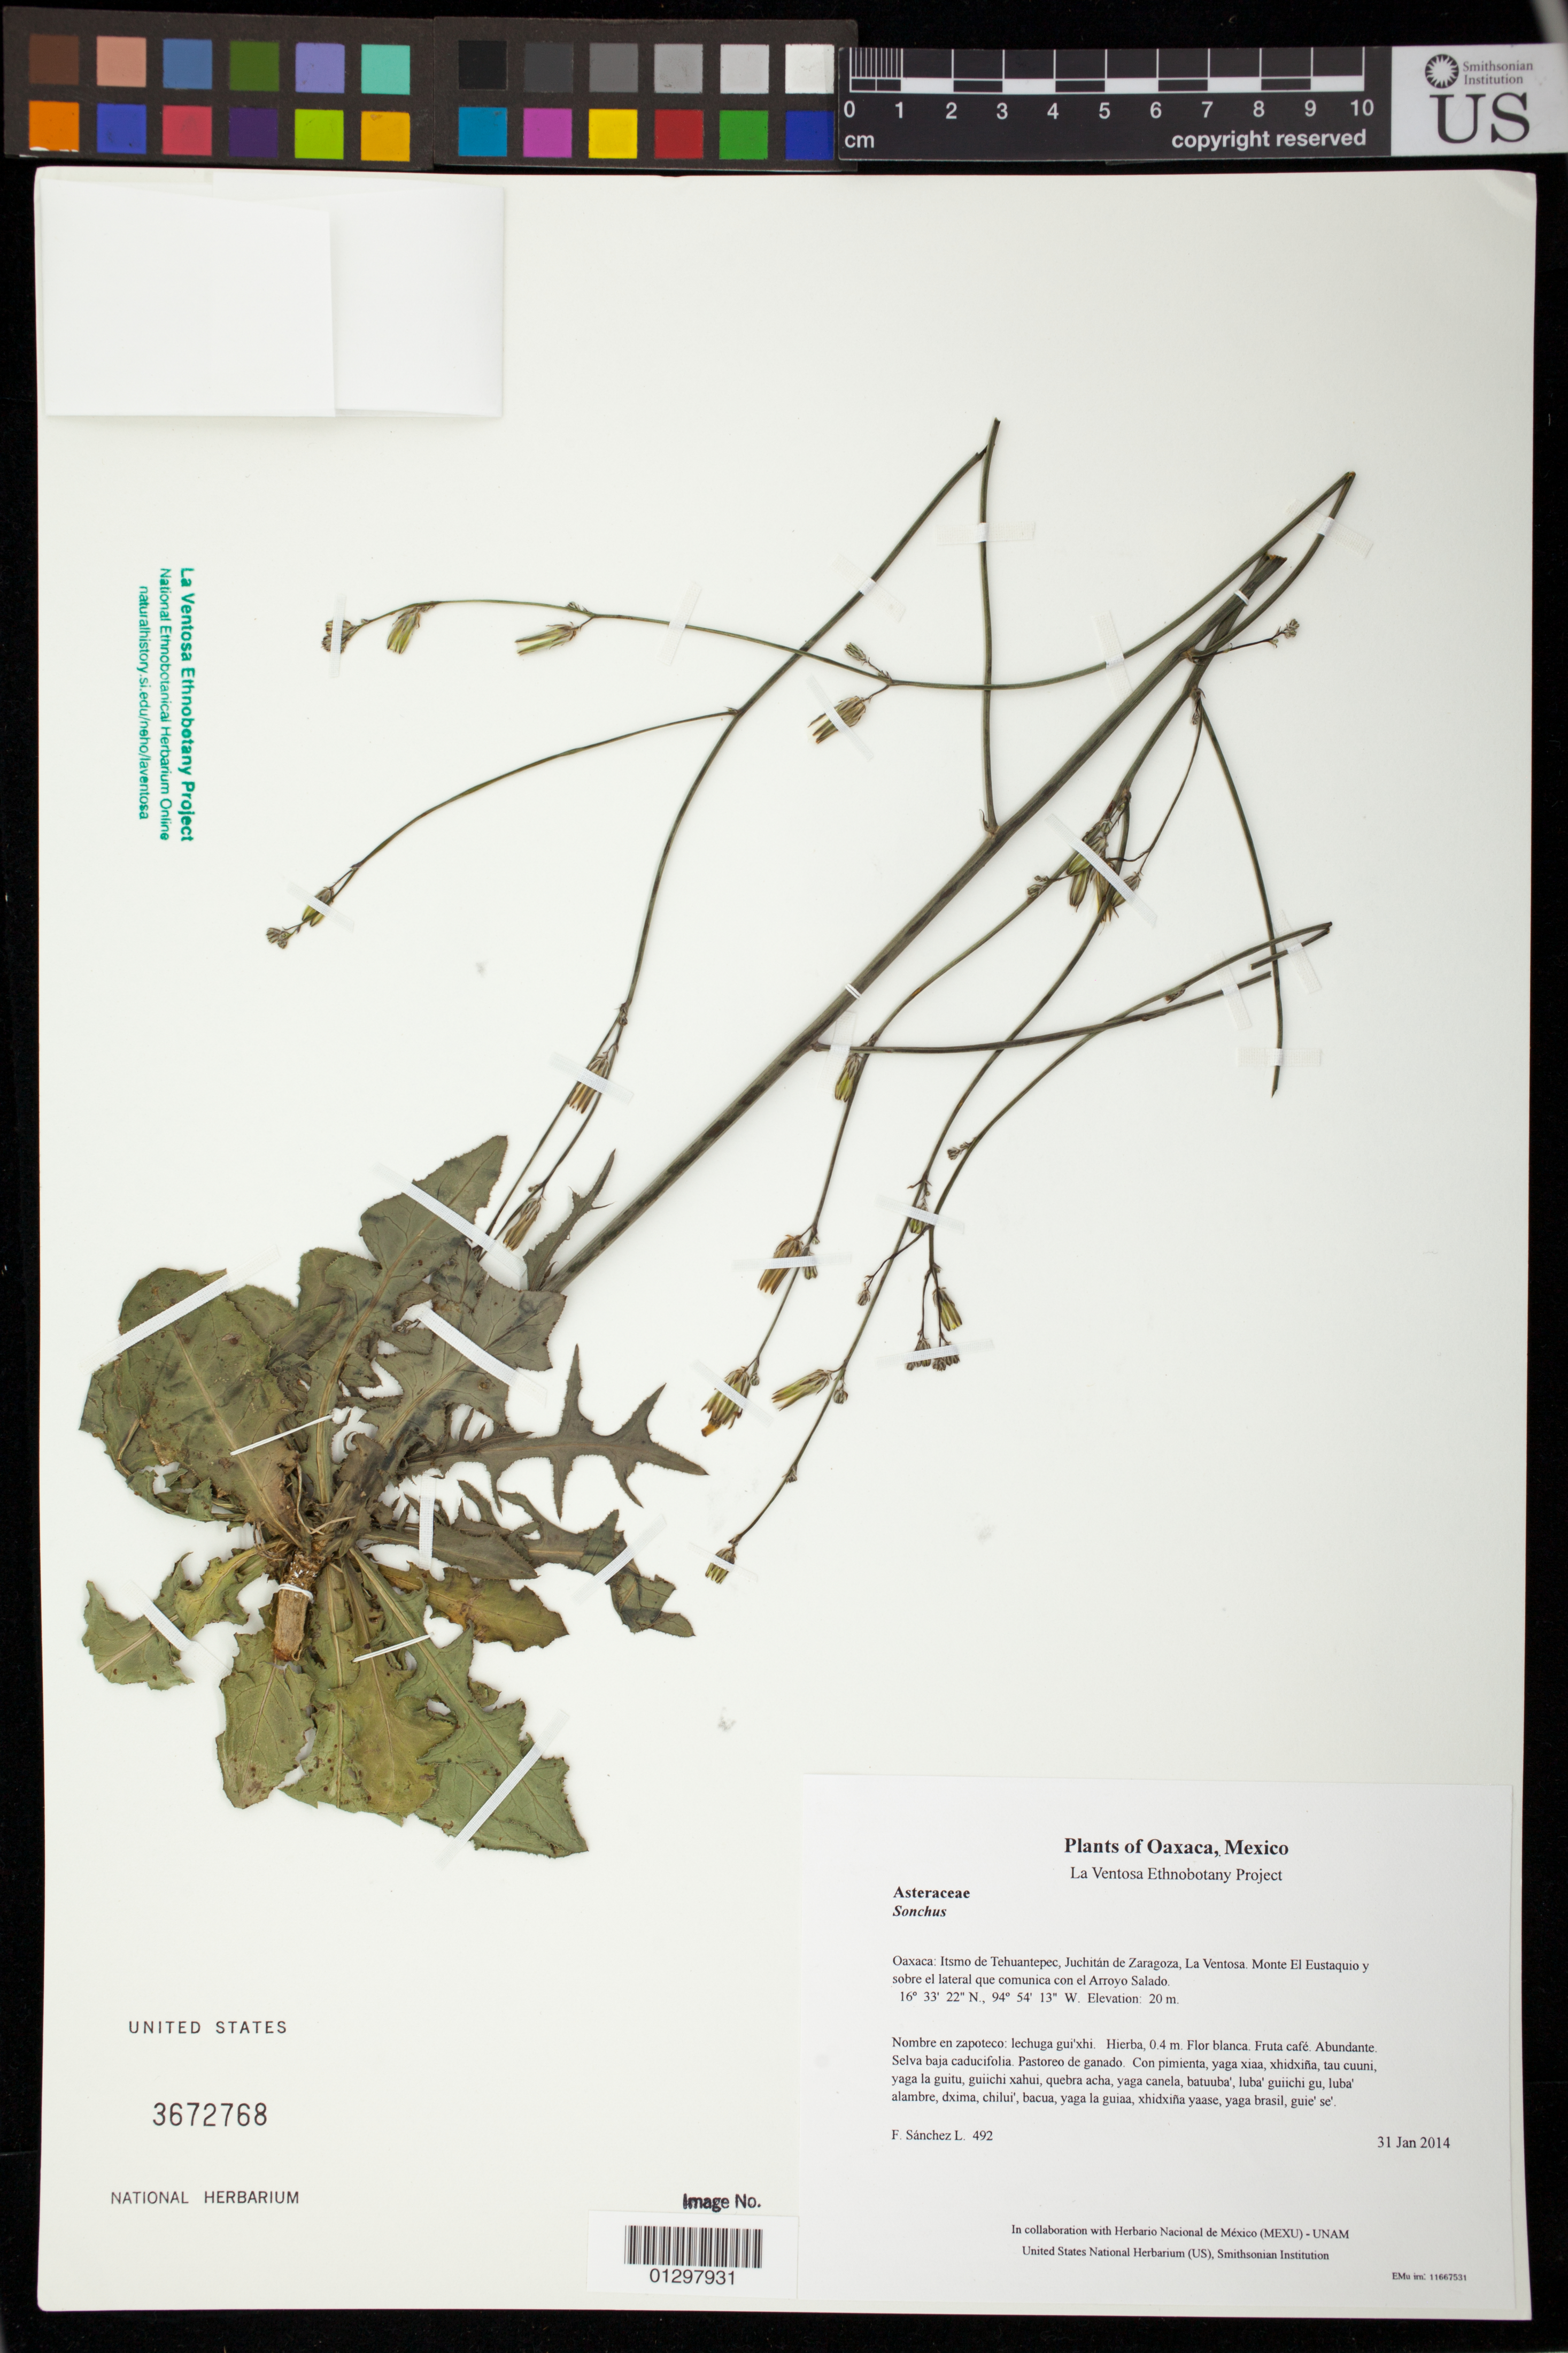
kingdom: Plantae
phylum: Tracheophyta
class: Magnoliopsida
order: Asterales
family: Asteraceae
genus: Youngia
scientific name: Youngia japonica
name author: (L.) DC.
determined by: Robinson, Harold E.; Edwards, Robert D.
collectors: F. Sánchez L.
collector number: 492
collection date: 2014-01-31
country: Mexico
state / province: Oaxaca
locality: Itsmo de Tehuantepec, Juchitán de Zaragoza, La Ventosa. Monte El Eustaquio y sobre el lateral que comunica con el Arroyo Salado.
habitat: Selva baja caducifolia. Pastoreo de ganado.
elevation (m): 20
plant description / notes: JEBOT, MEXU, SERO, US; Guixi bandaga. 0.4 m. Guie' naquichi'. Cuaananaxhi namuu. Stale.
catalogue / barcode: US 3672768